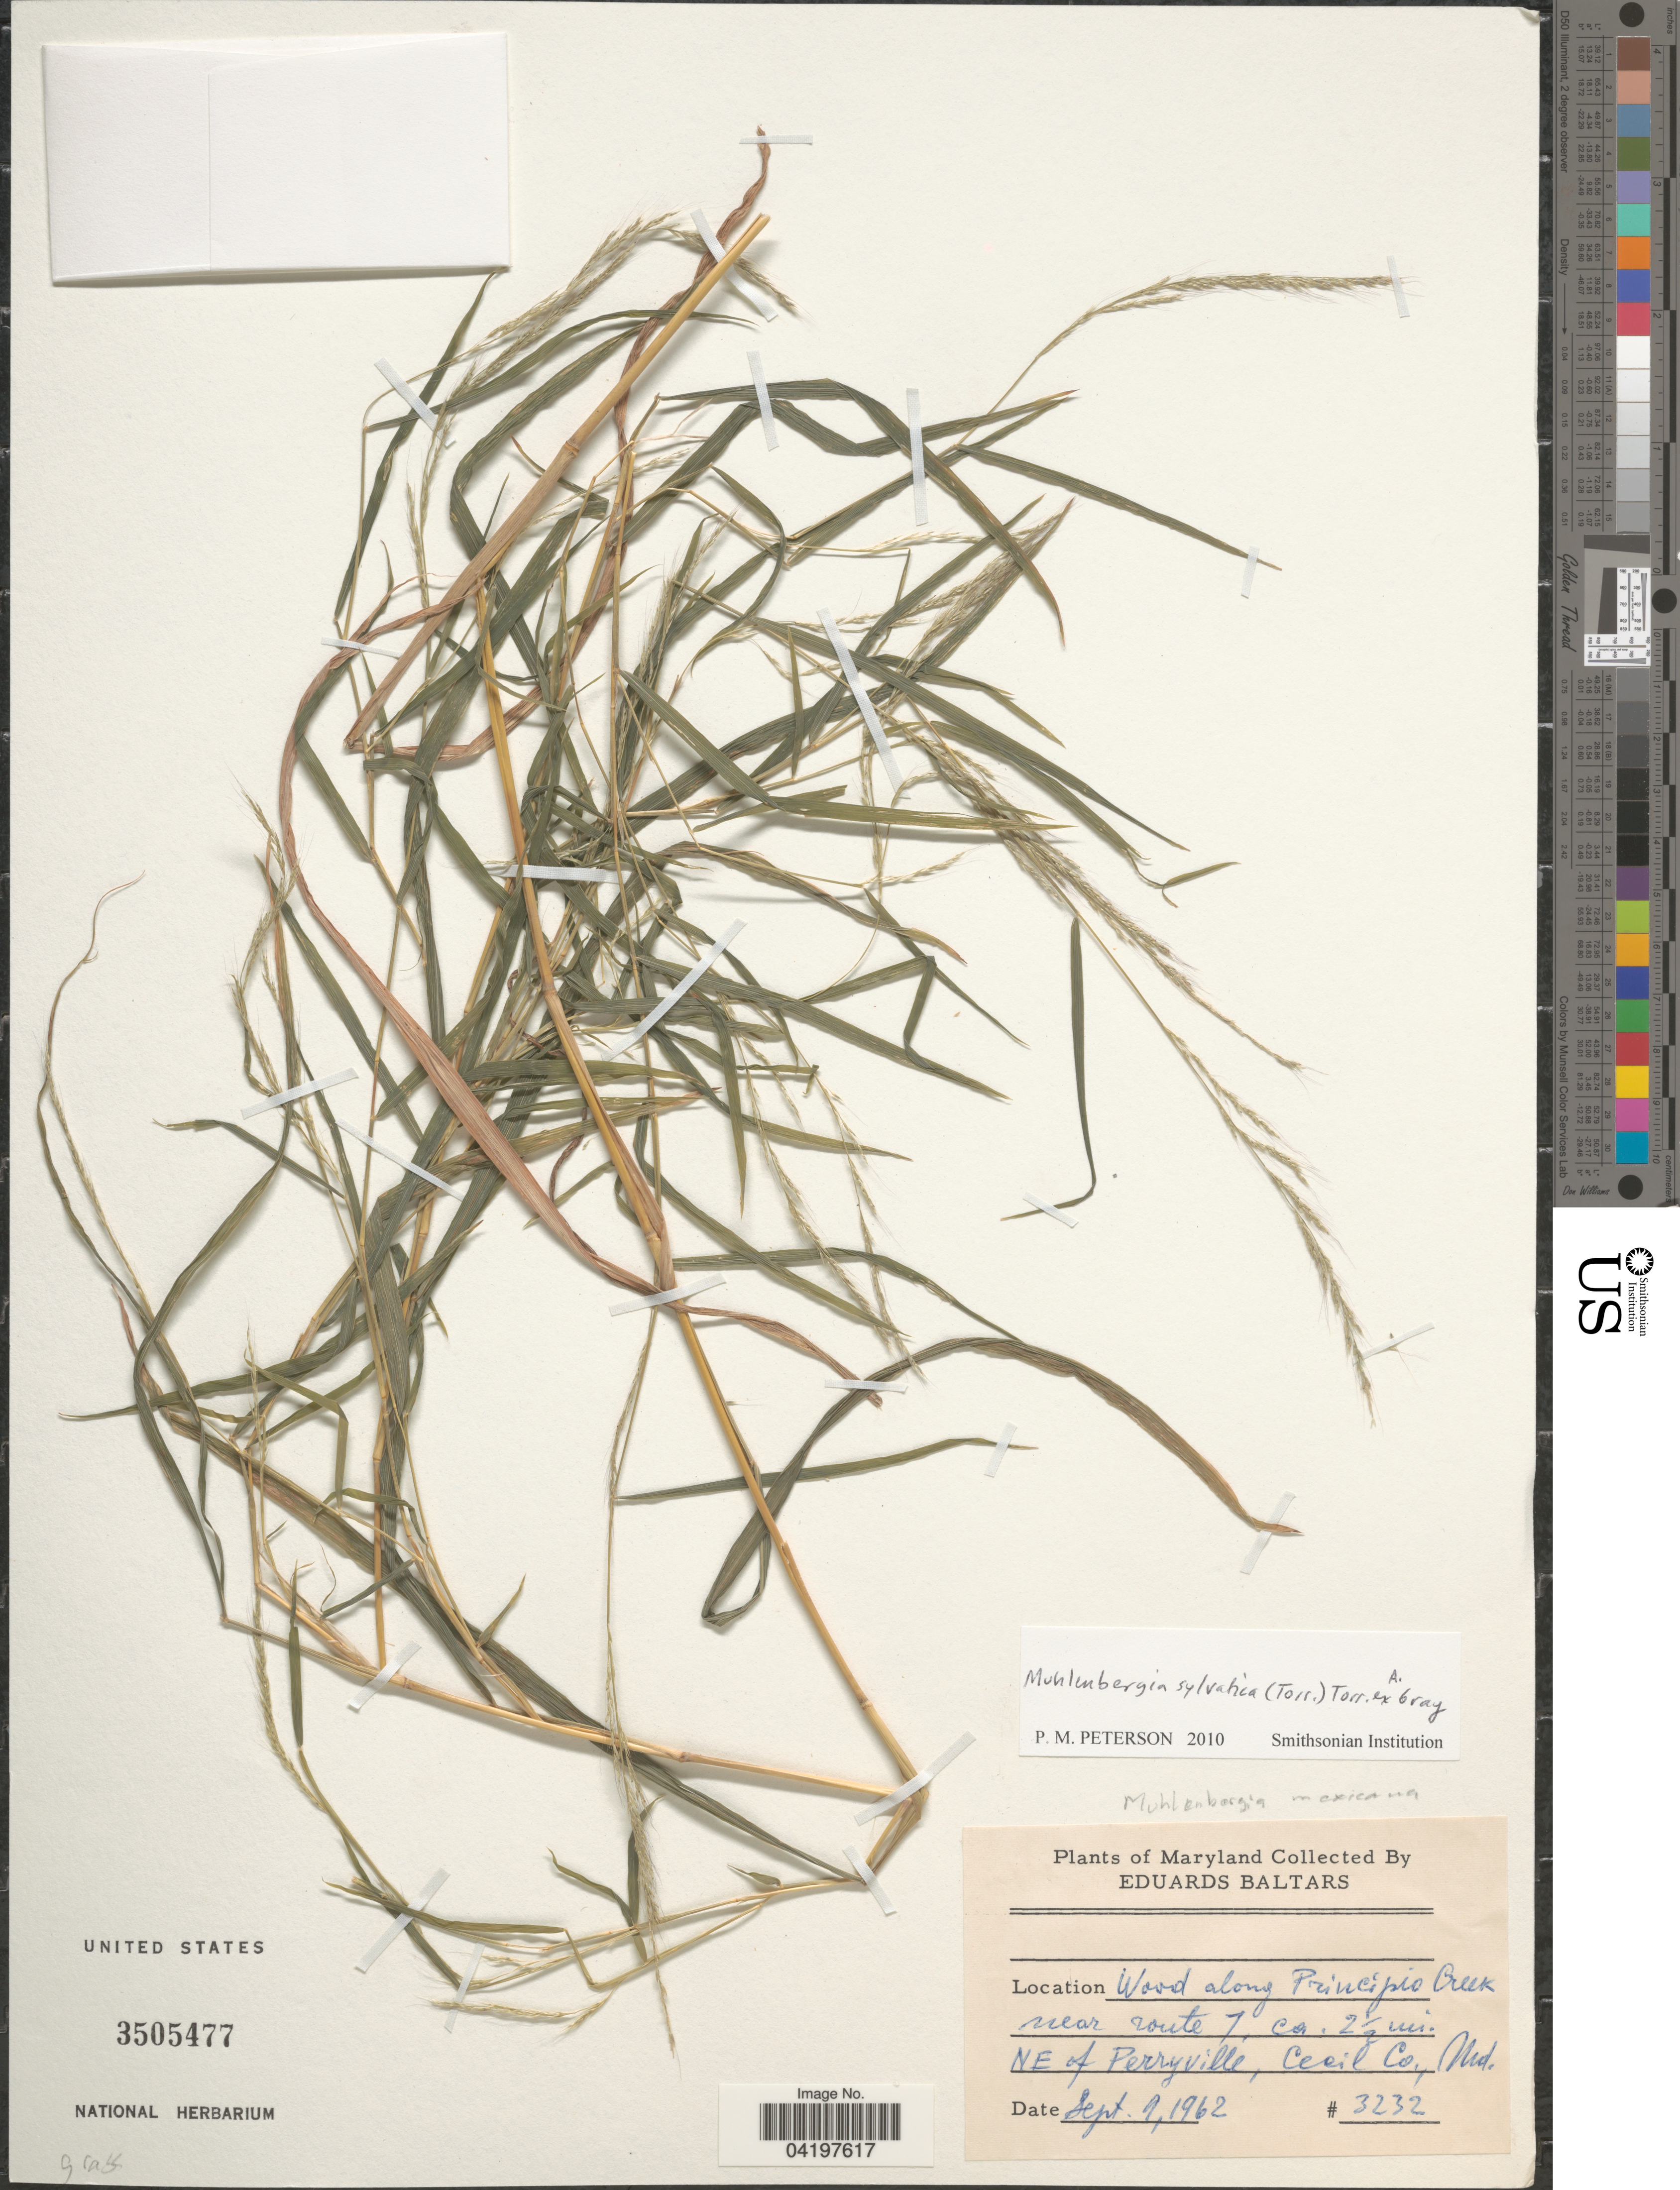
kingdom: Plantae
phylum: Tracheophyta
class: Liliopsida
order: Poales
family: Poaceae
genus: Muhlenbergia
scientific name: Muhlenbergia sylvatica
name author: (Torr.) Torr. ex A. Gray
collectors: E. Baltars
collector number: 3232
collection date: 1962-09-09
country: United States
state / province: Maryland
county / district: Cecil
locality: Wood along Principio Creek near route 7, ca. 2½ mi. NE of Perryville, Cecil Co.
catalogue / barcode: US 3505477